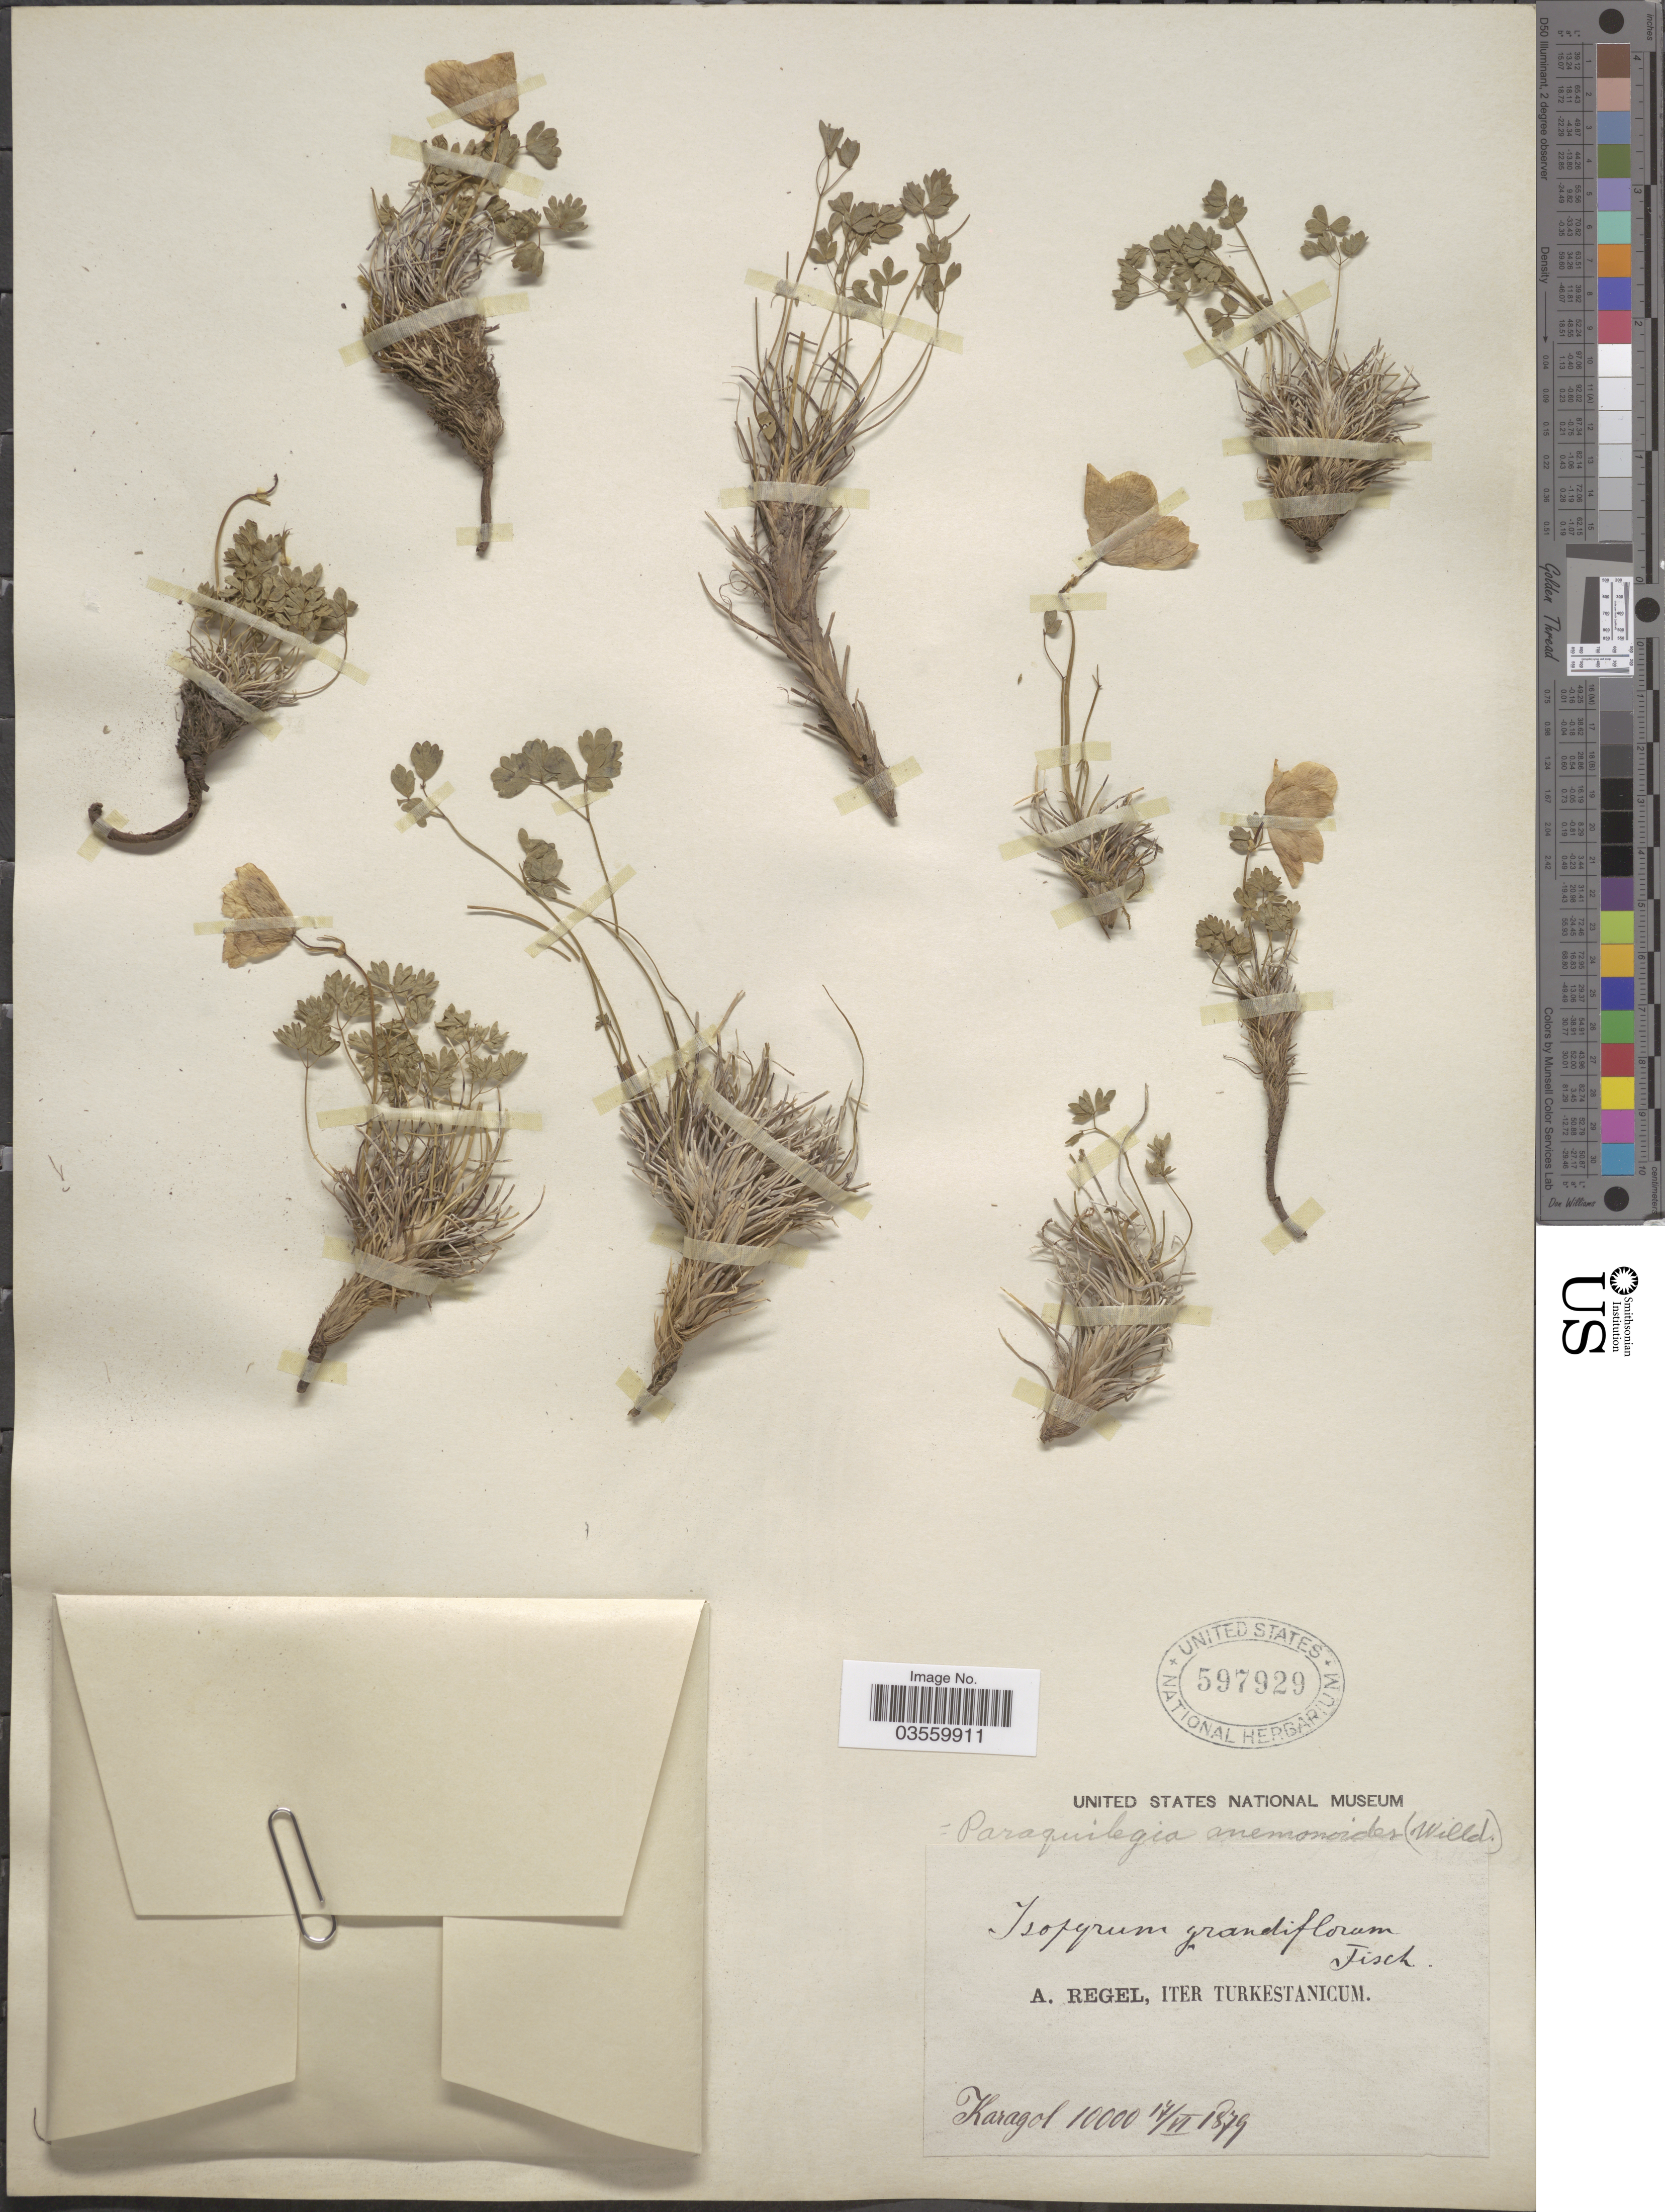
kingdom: Plantae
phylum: Tracheophyta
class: Magnoliopsida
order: Ranunculales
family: Ranunculaceae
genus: Paraquilegia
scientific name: Paraquilegia anemonoides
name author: (Willd.) Ulbr.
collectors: A. Regel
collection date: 1879-06-17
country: Turkey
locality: Turkestanicum. Karagol.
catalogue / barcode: US 597929